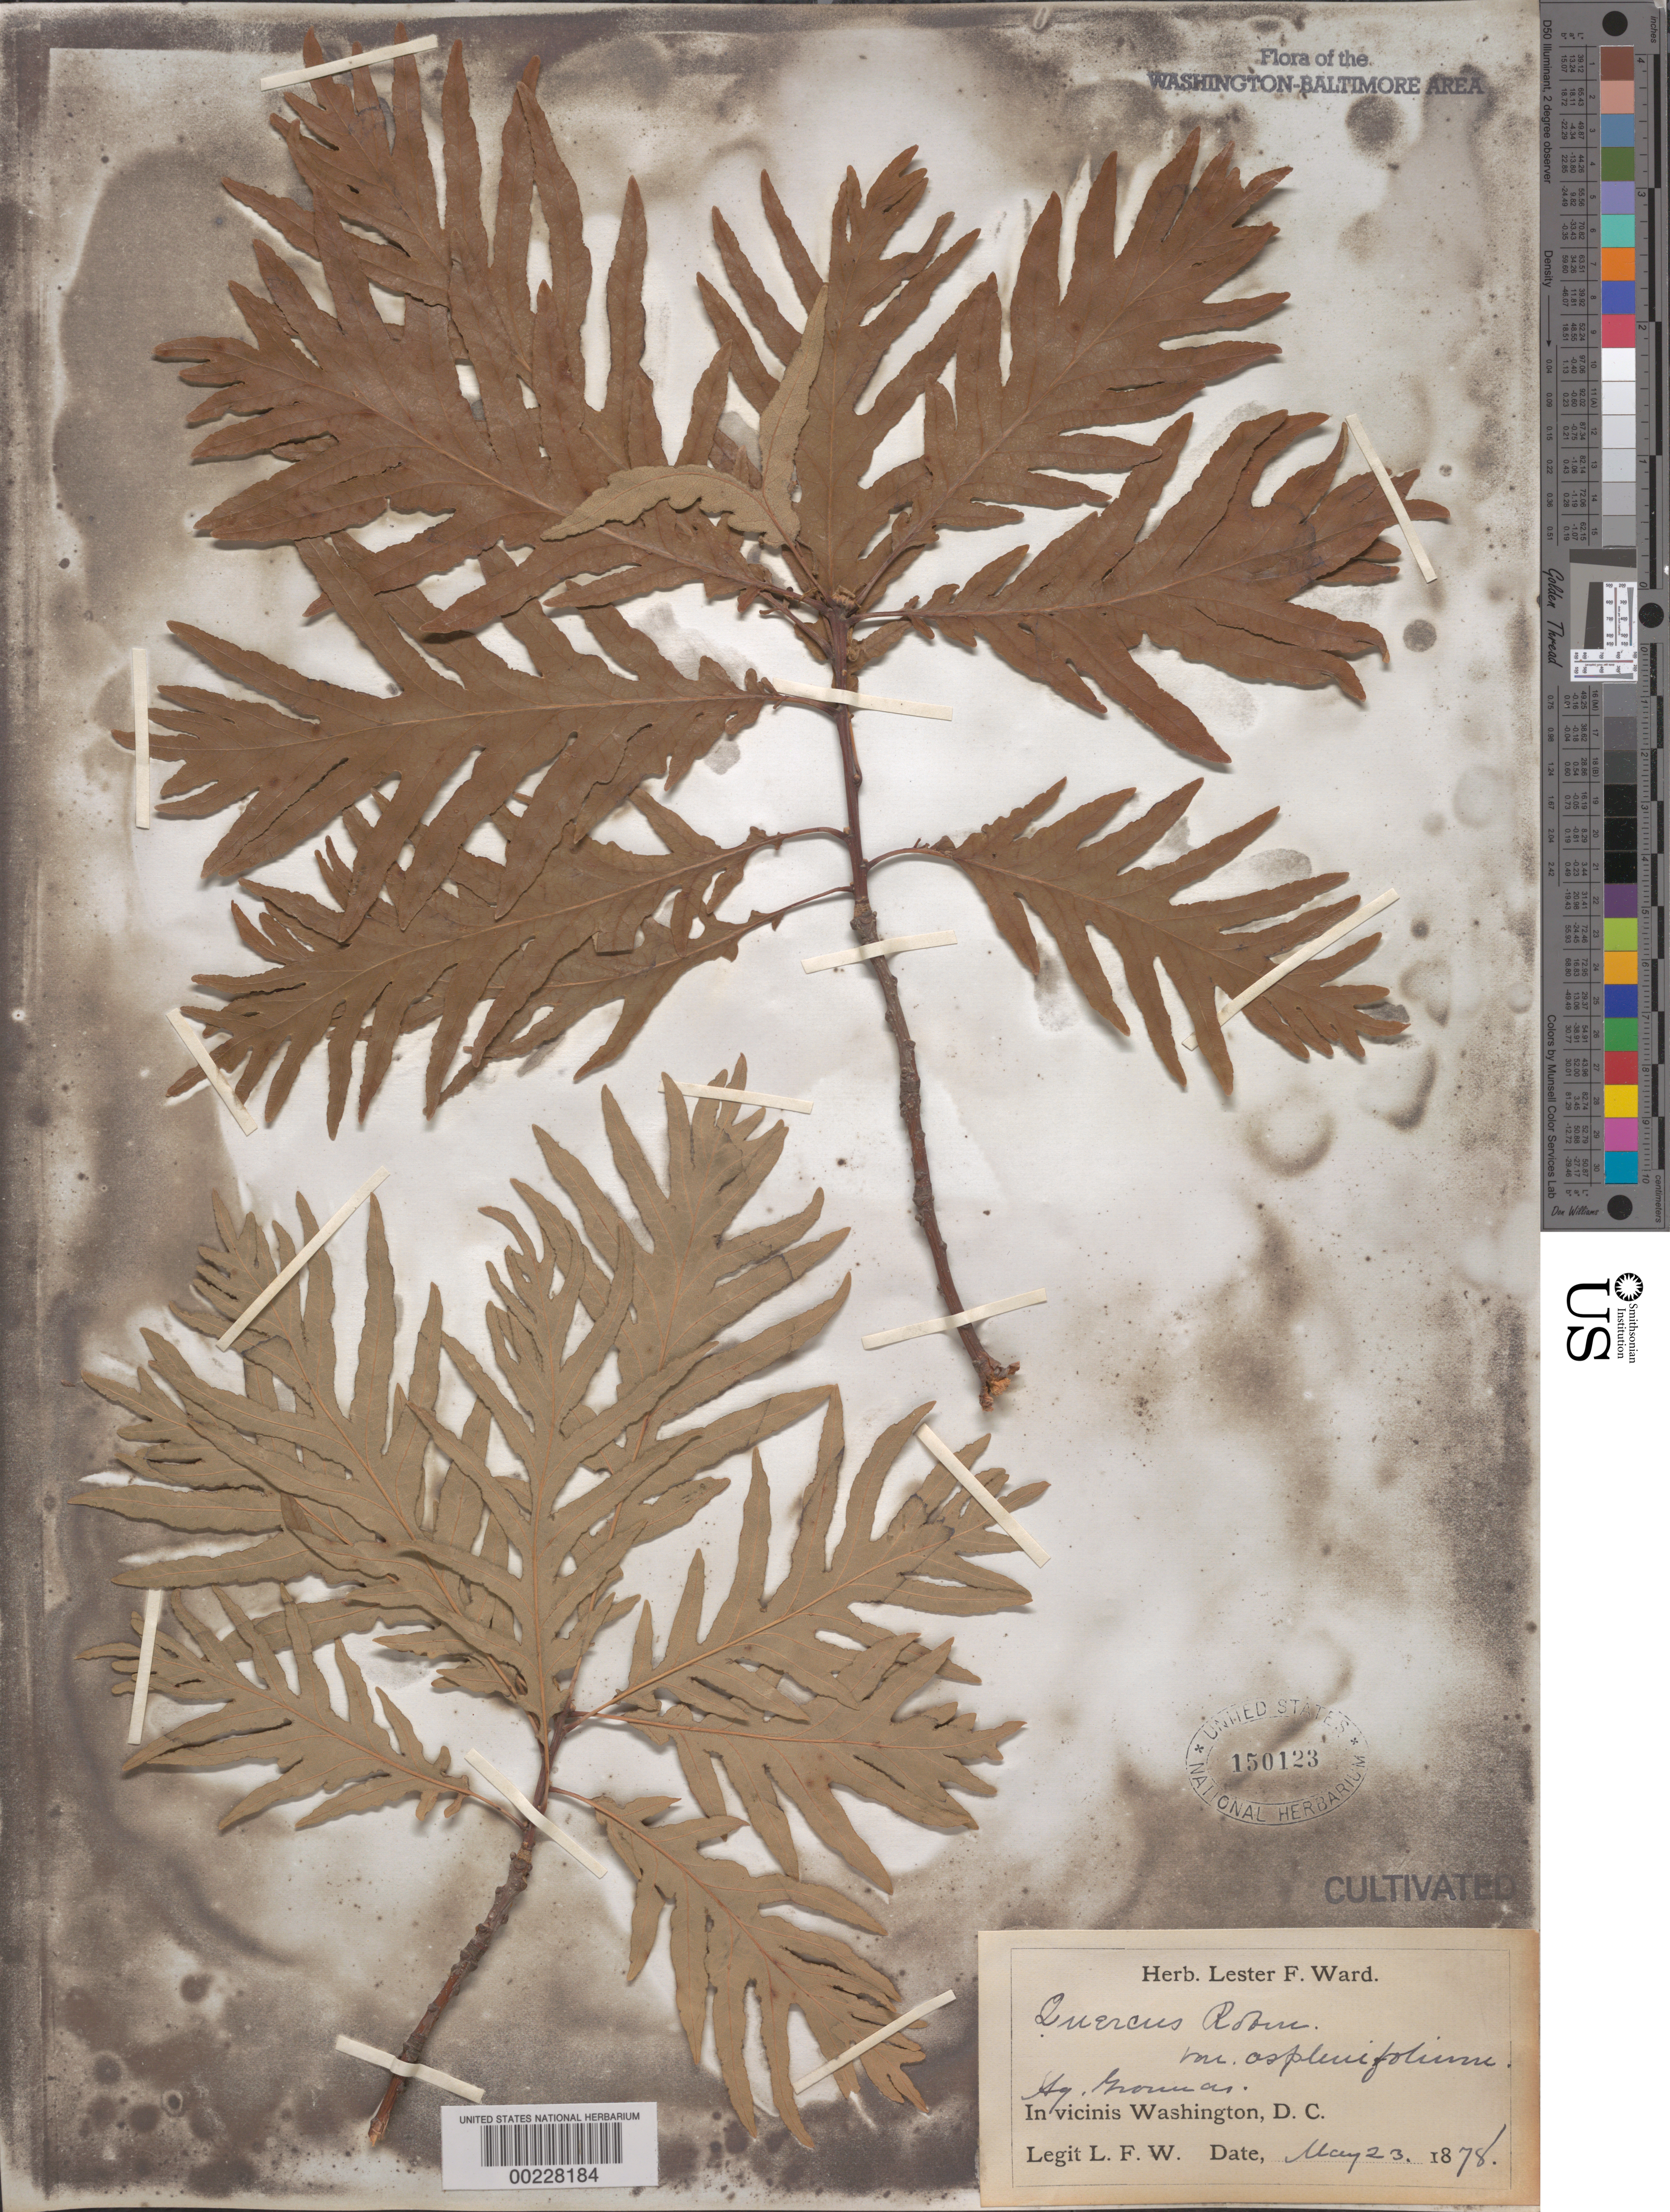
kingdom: Plantae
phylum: Tracheophyta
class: Magnoliopsida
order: Fagales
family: Fagaceae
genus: Quercus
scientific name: Quercus robur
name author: L.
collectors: L. F. Ward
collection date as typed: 23 May 1878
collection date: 1878-05-23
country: United States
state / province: District of Columbia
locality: Agricultural grounds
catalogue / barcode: US 150123